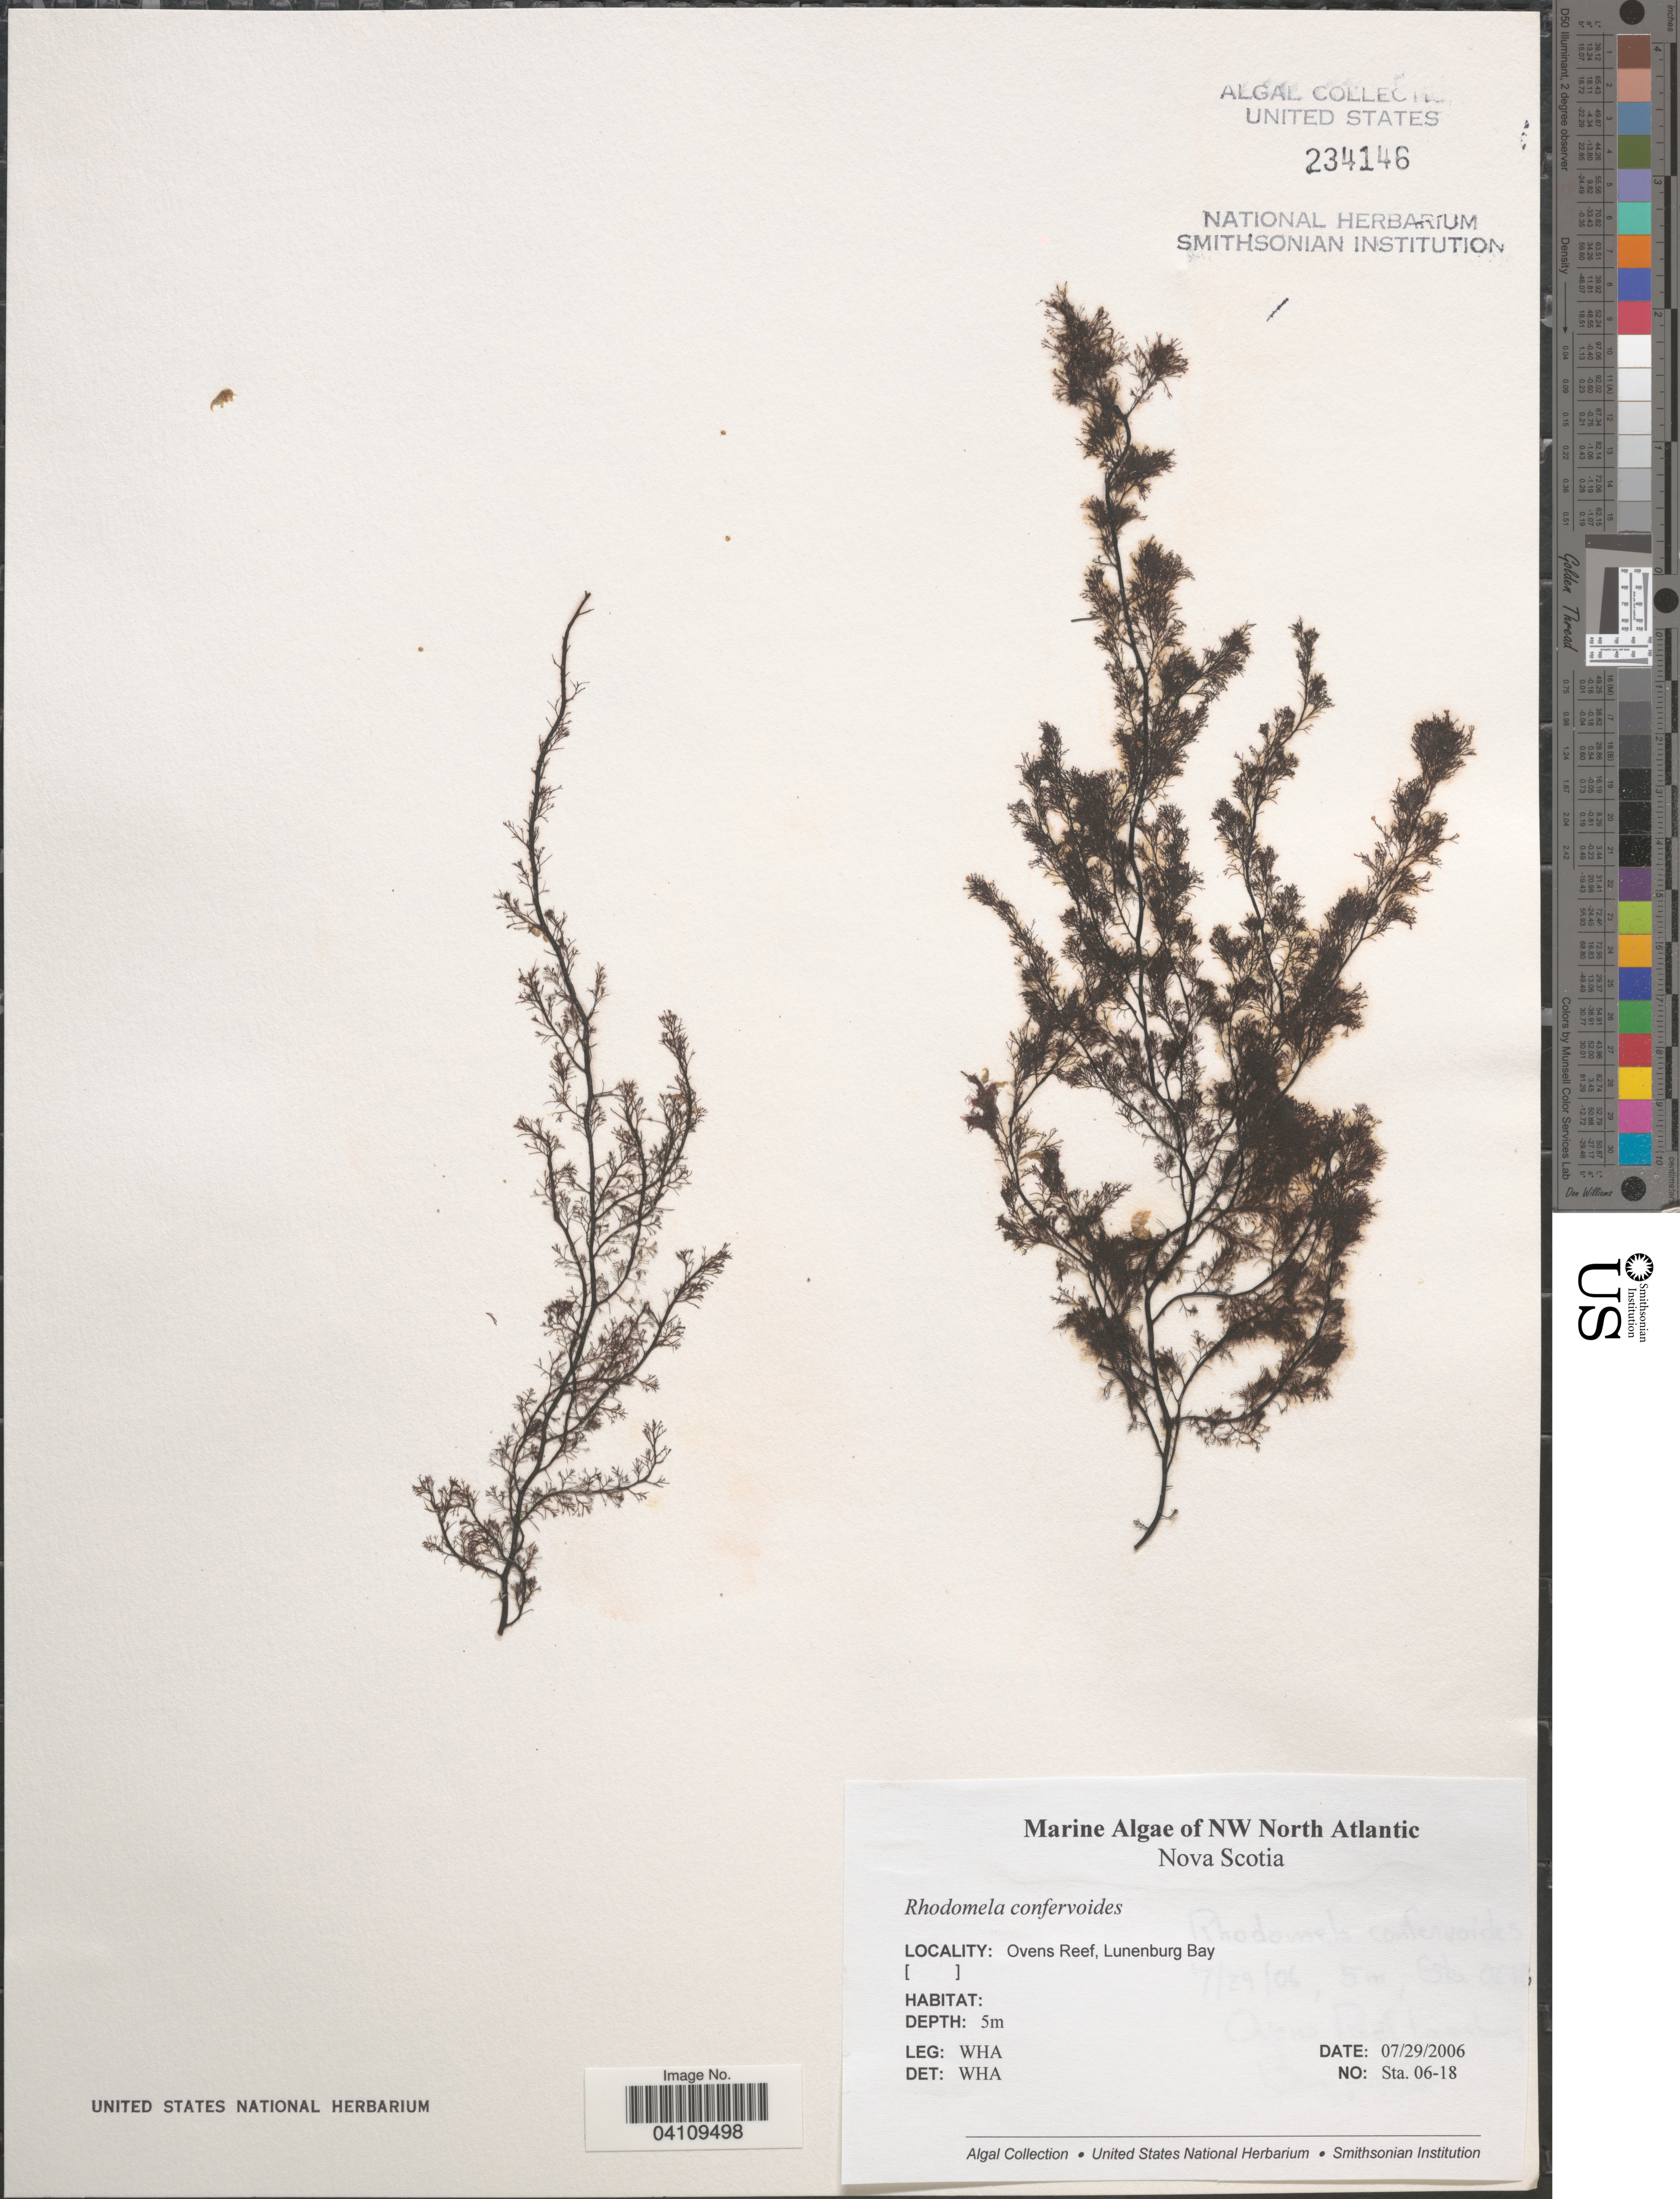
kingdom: Plantae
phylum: Rhodophyta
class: Florideophyceae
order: Ceramiales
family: Rhodomelaceae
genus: Rhodomela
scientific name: Rhodomela confervoides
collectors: W. H. Adey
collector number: Sta. 06-18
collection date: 2006-07-29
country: Canada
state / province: Nova Scotia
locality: NW North Atlantic. Ovens Reef, Lunenburg Bay.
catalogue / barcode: US 234146